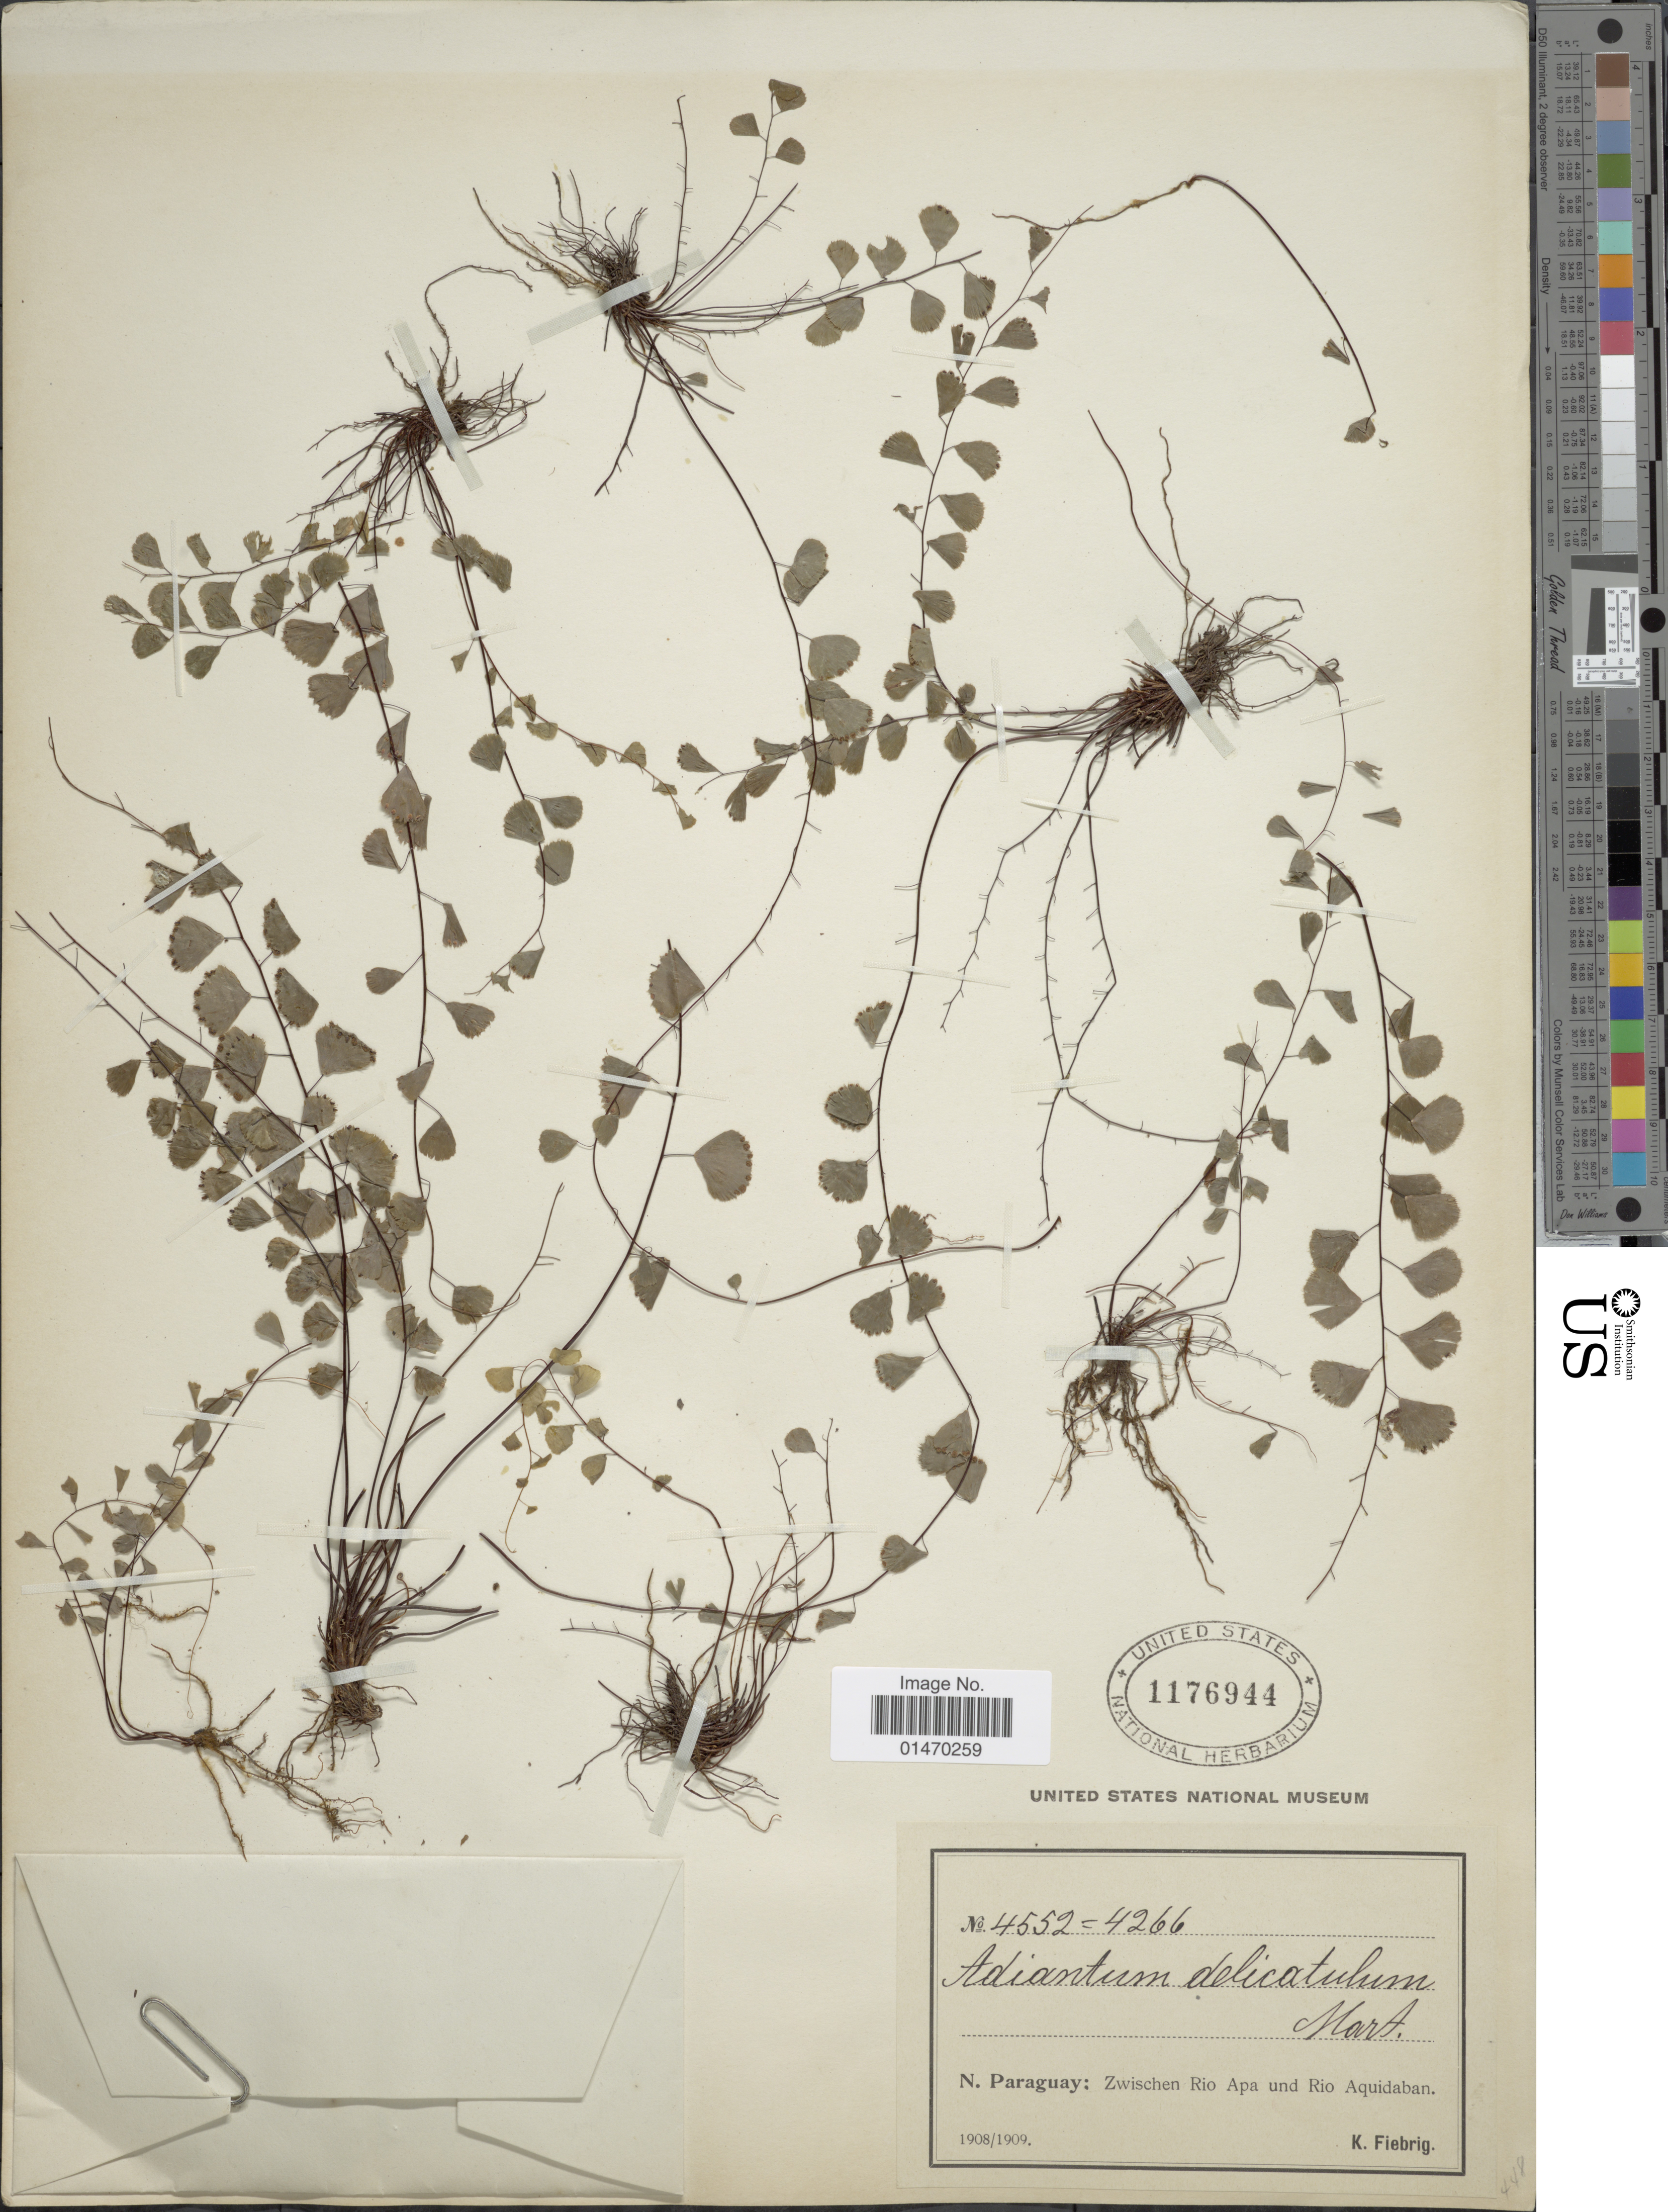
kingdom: Plantae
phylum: Tracheophyta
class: Polypodiopsida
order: Polypodiales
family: Pteridaceae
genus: Adiantum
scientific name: Adiantum delicatulum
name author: Mart.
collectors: K. Fiebrig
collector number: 4552 = 4266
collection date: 1908/1909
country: Paraguay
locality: N. Paraguay: Zwischen Rio Apa und Rio Aquidaban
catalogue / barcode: US 1176944